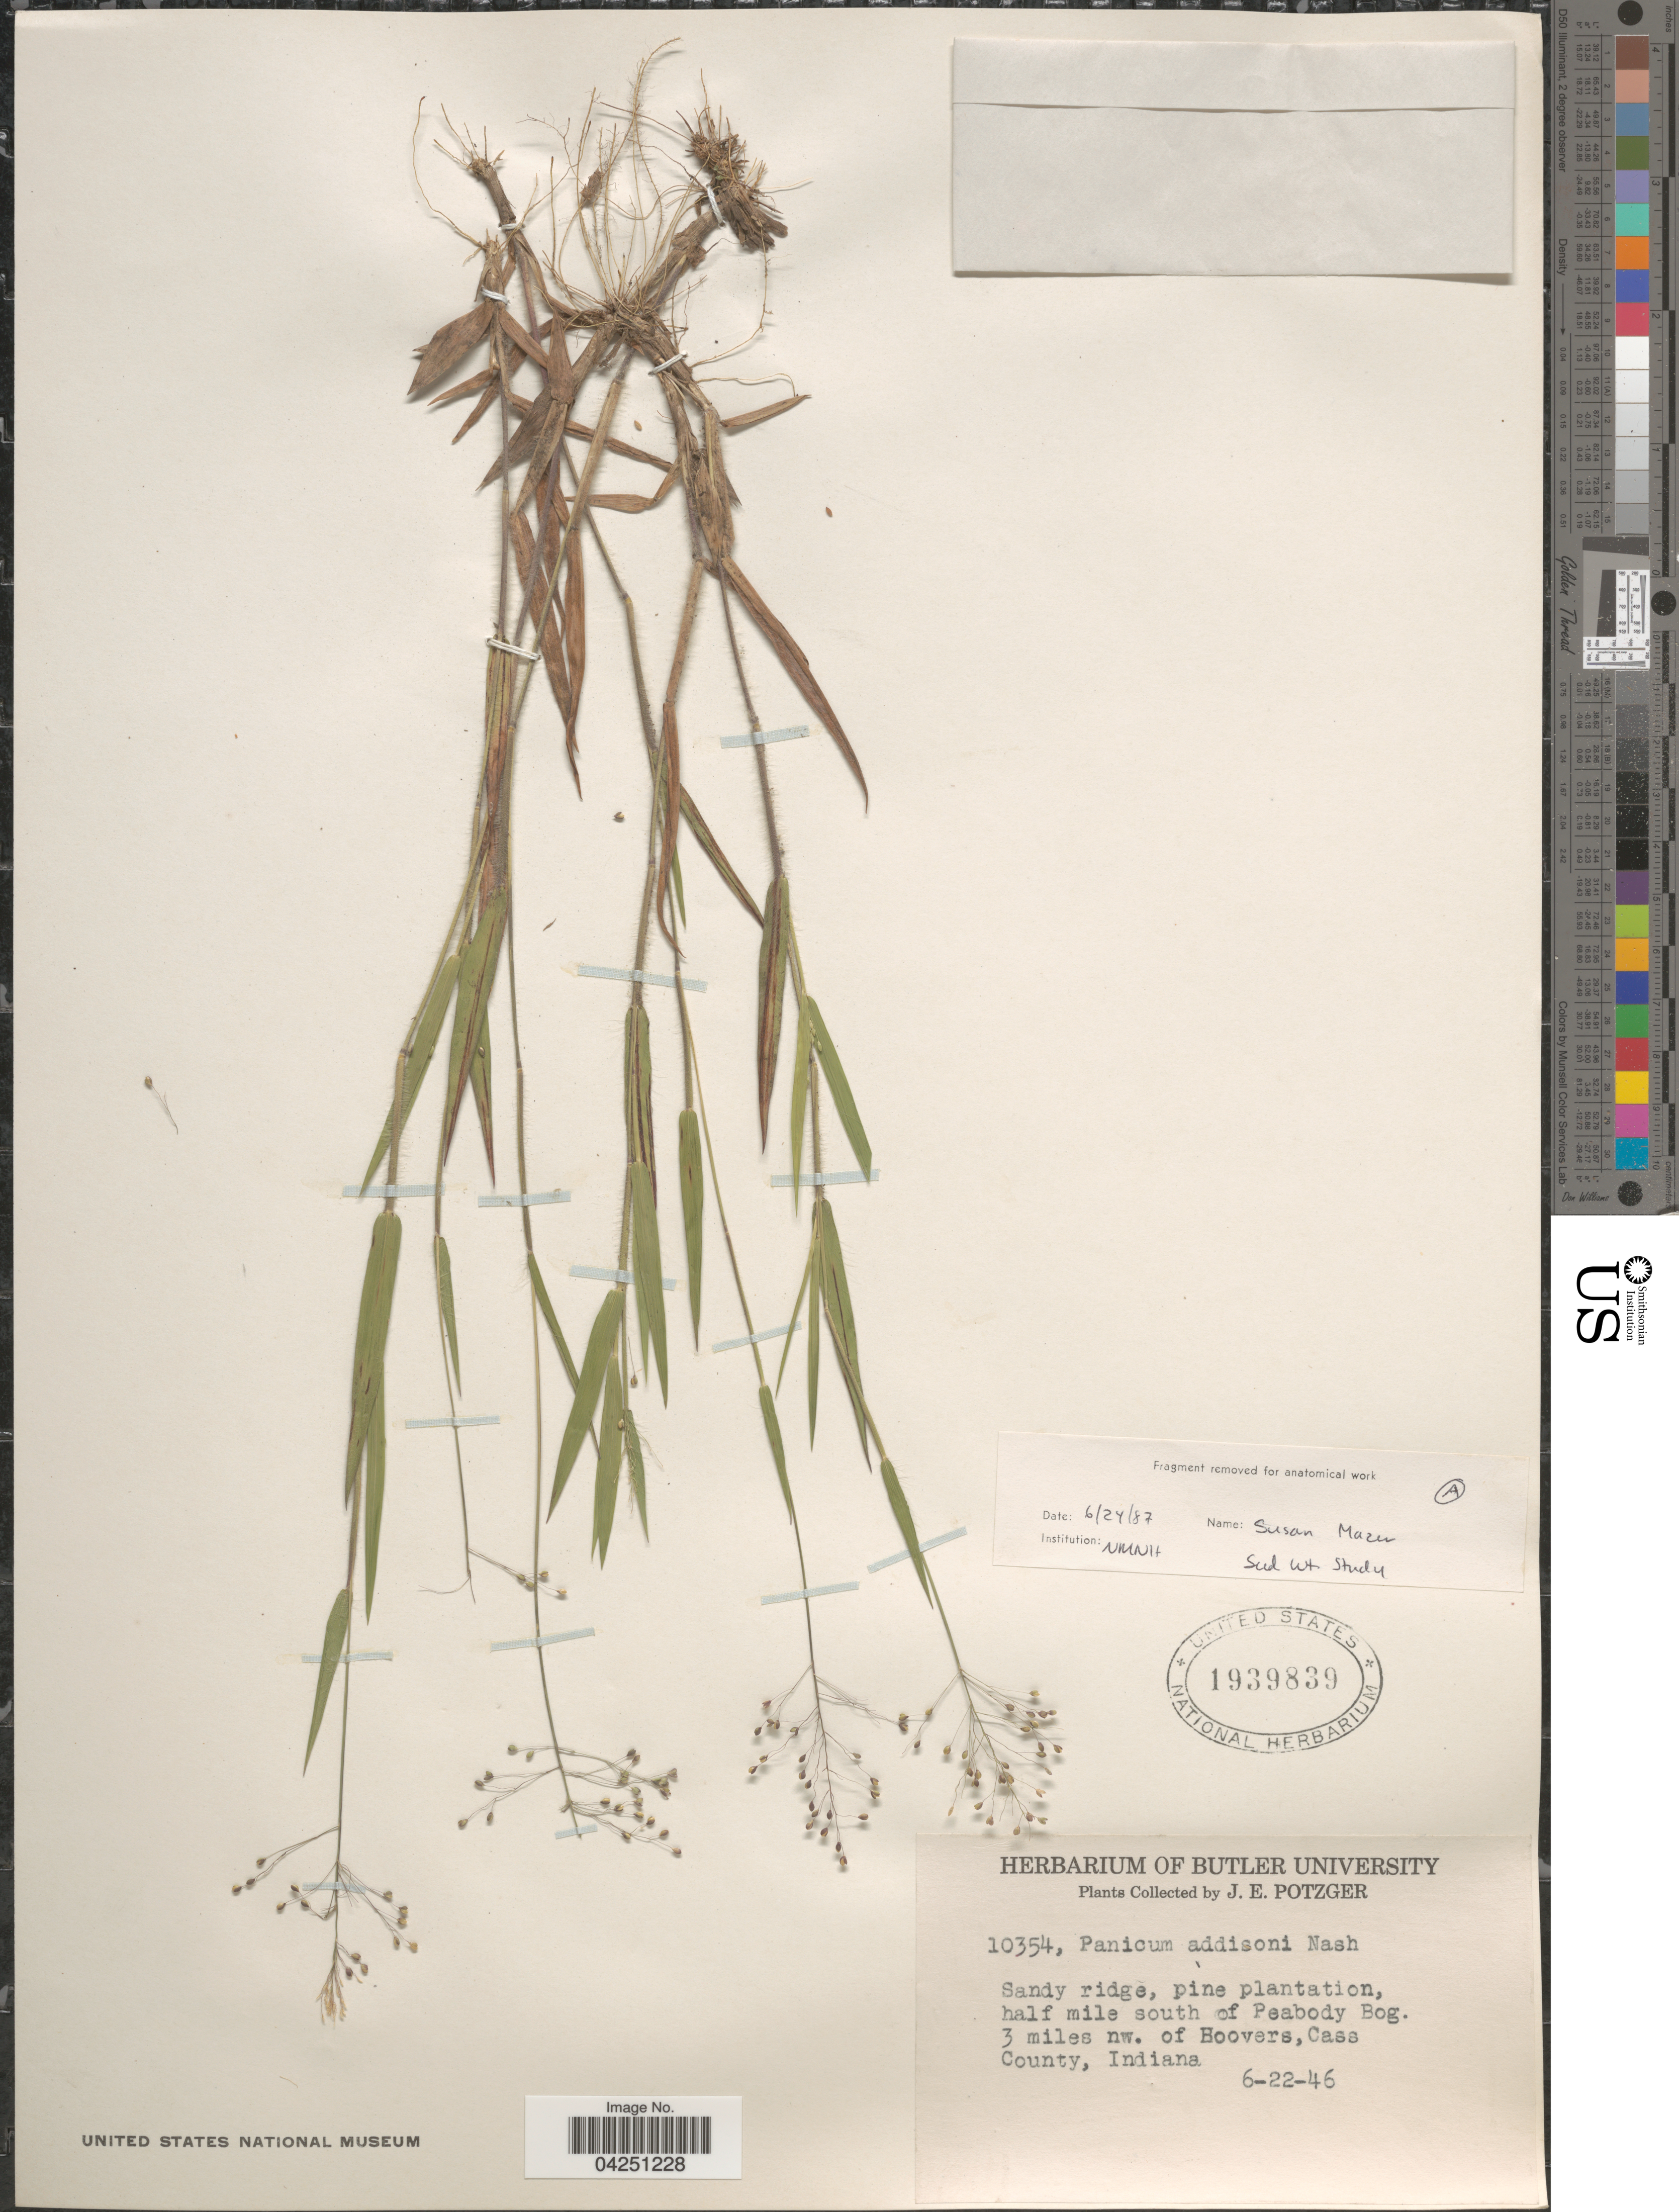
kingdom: Plantae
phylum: Tracheophyta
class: Liliopsida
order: Poales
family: Poaceae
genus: Dichanthelium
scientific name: Dichanthelium acuminatum var. acuminatum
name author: (Sw.) Gould & C.A. Clark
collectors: J. Potzger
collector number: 10354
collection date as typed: Transcribed d/m/y: 22/6/46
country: United States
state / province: Indiana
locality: Sandy ridge, pine plantation, half mile south of Peabody Bog. 3 miles nw. of Hoovers, Cass County.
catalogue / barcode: US 1939839